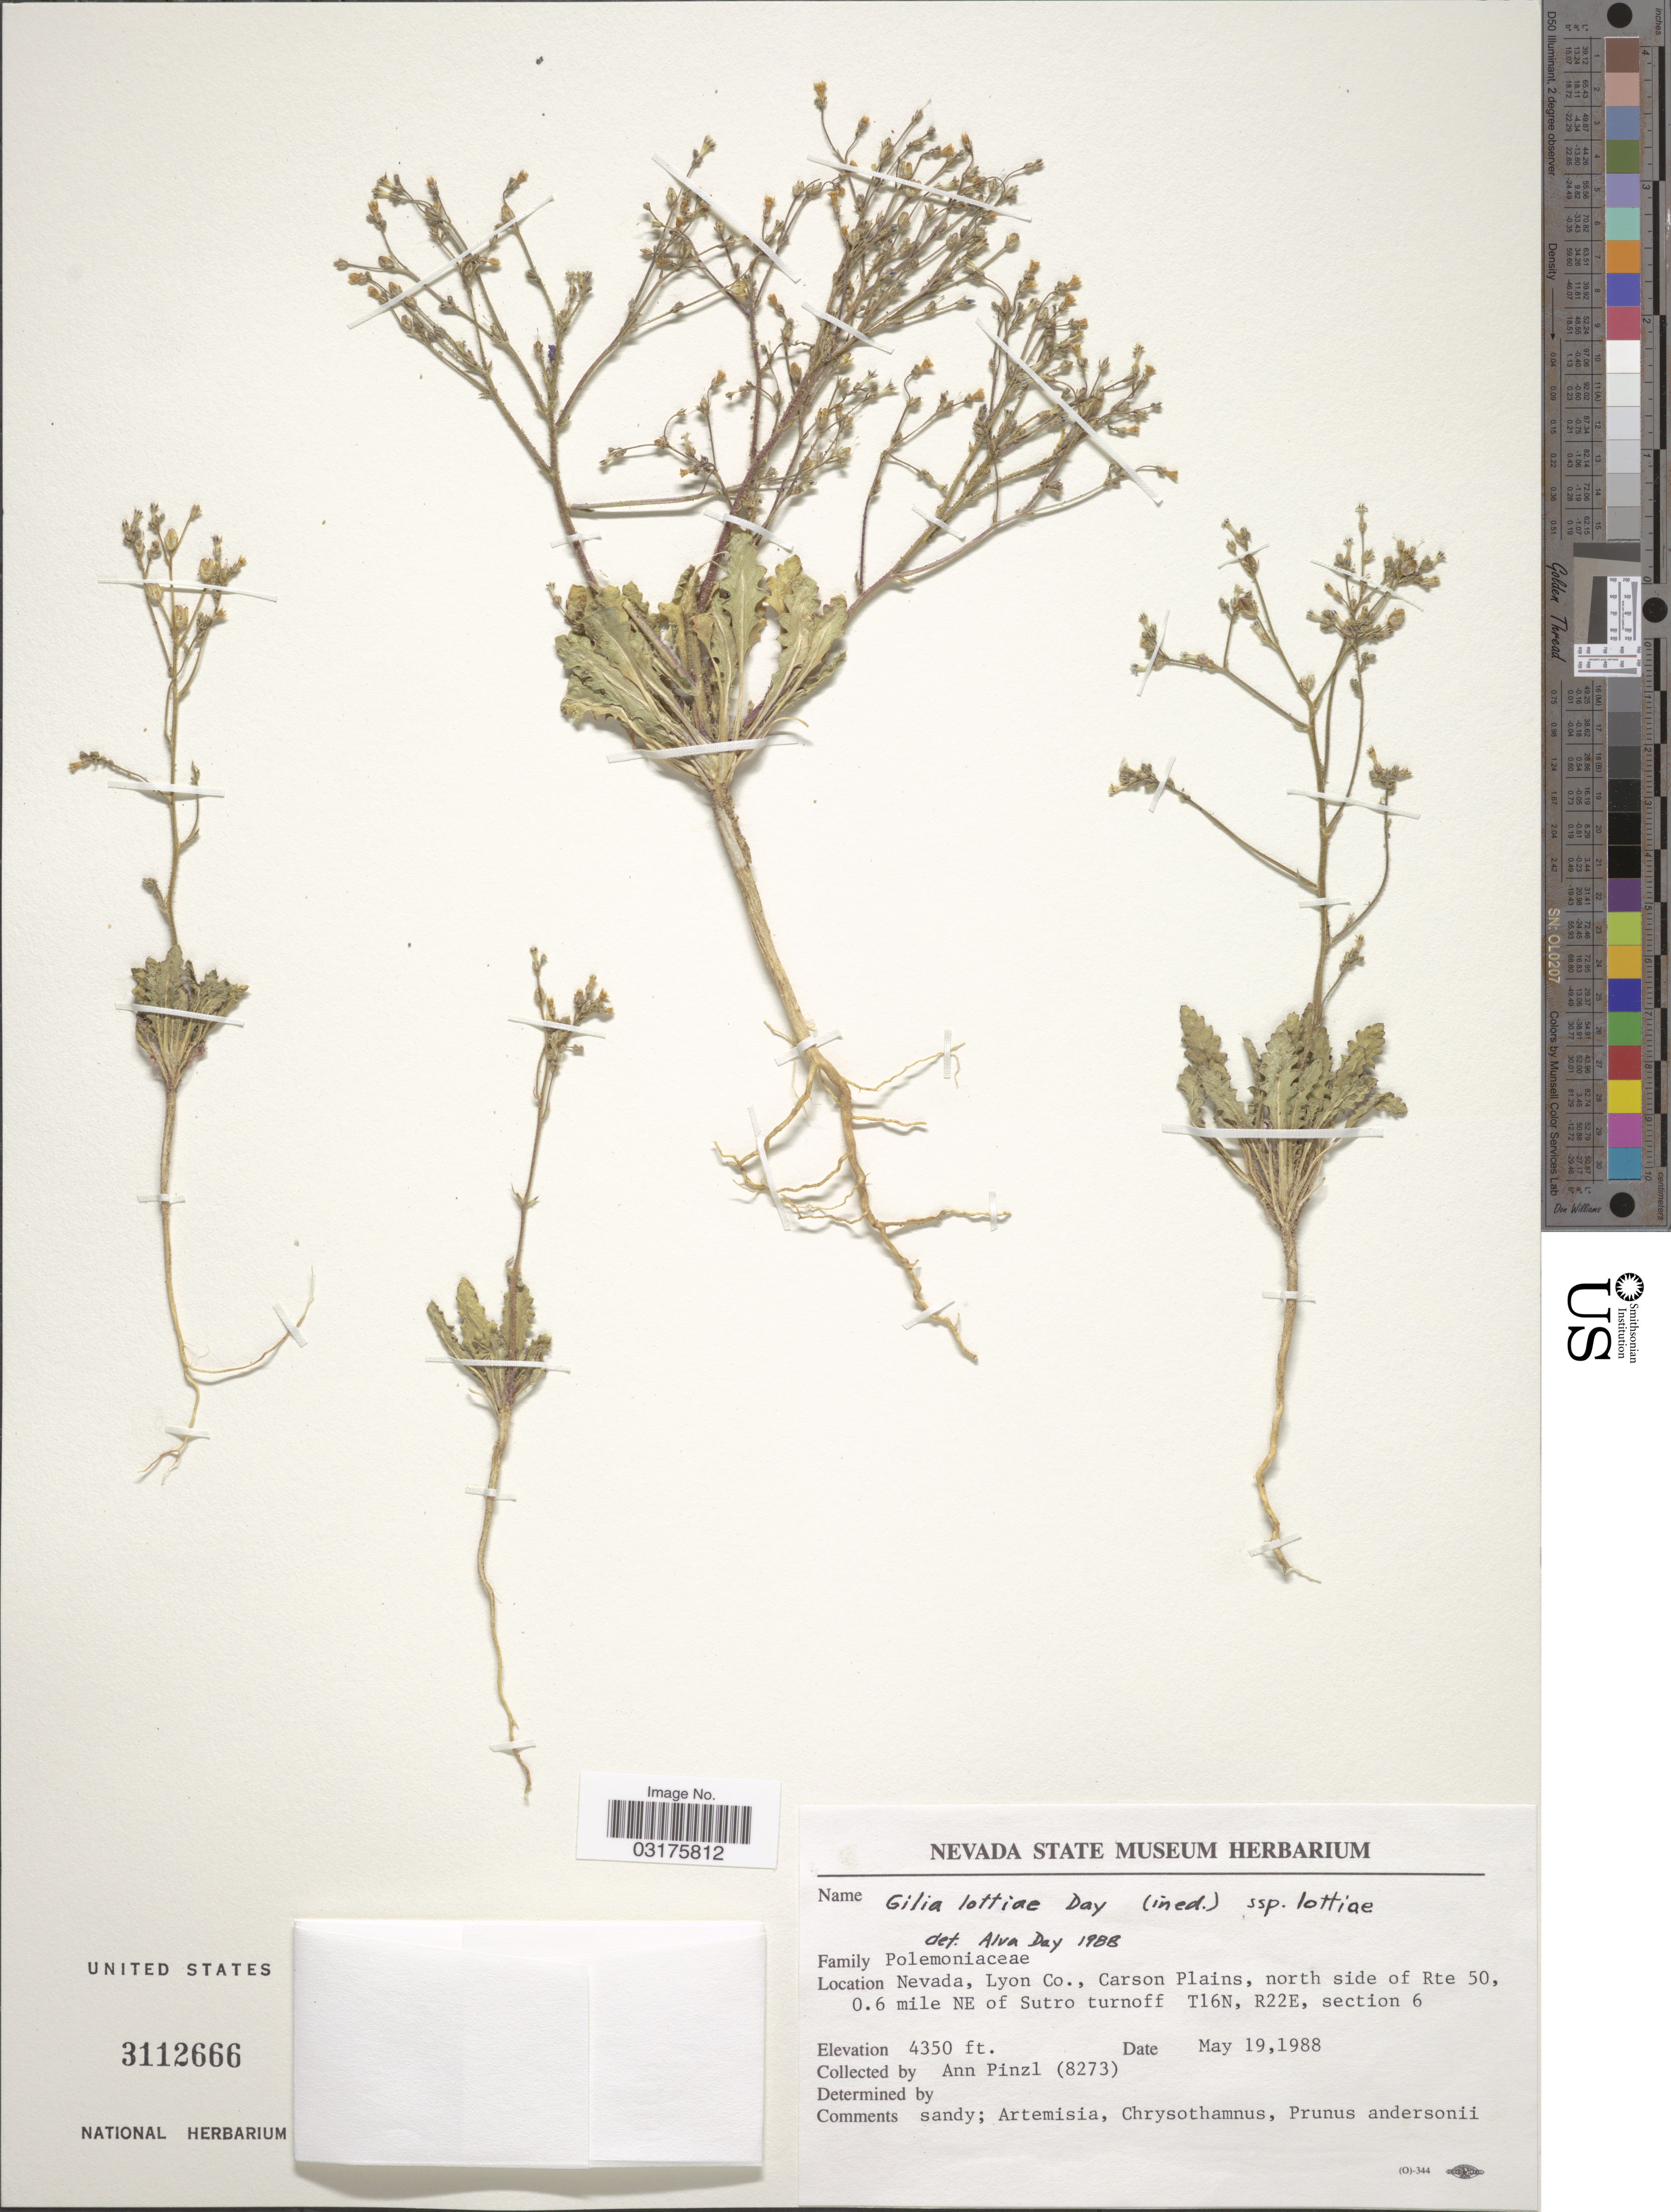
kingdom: Plantae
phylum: Tracheophyta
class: Magnoliopsida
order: Ericales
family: Polemoniaceae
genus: Aliciella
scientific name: Aliciella lottiae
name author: (A.G. Day) J.M. Porter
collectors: A. Pinzl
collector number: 8273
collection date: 1988-05-19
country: United States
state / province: Nevada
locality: Lyon Co., Carson Plains, north side of Rte 50, 0.6 mile NE of Sutro turnoff T16N, R22E, section 6.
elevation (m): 1326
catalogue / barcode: US 3112666